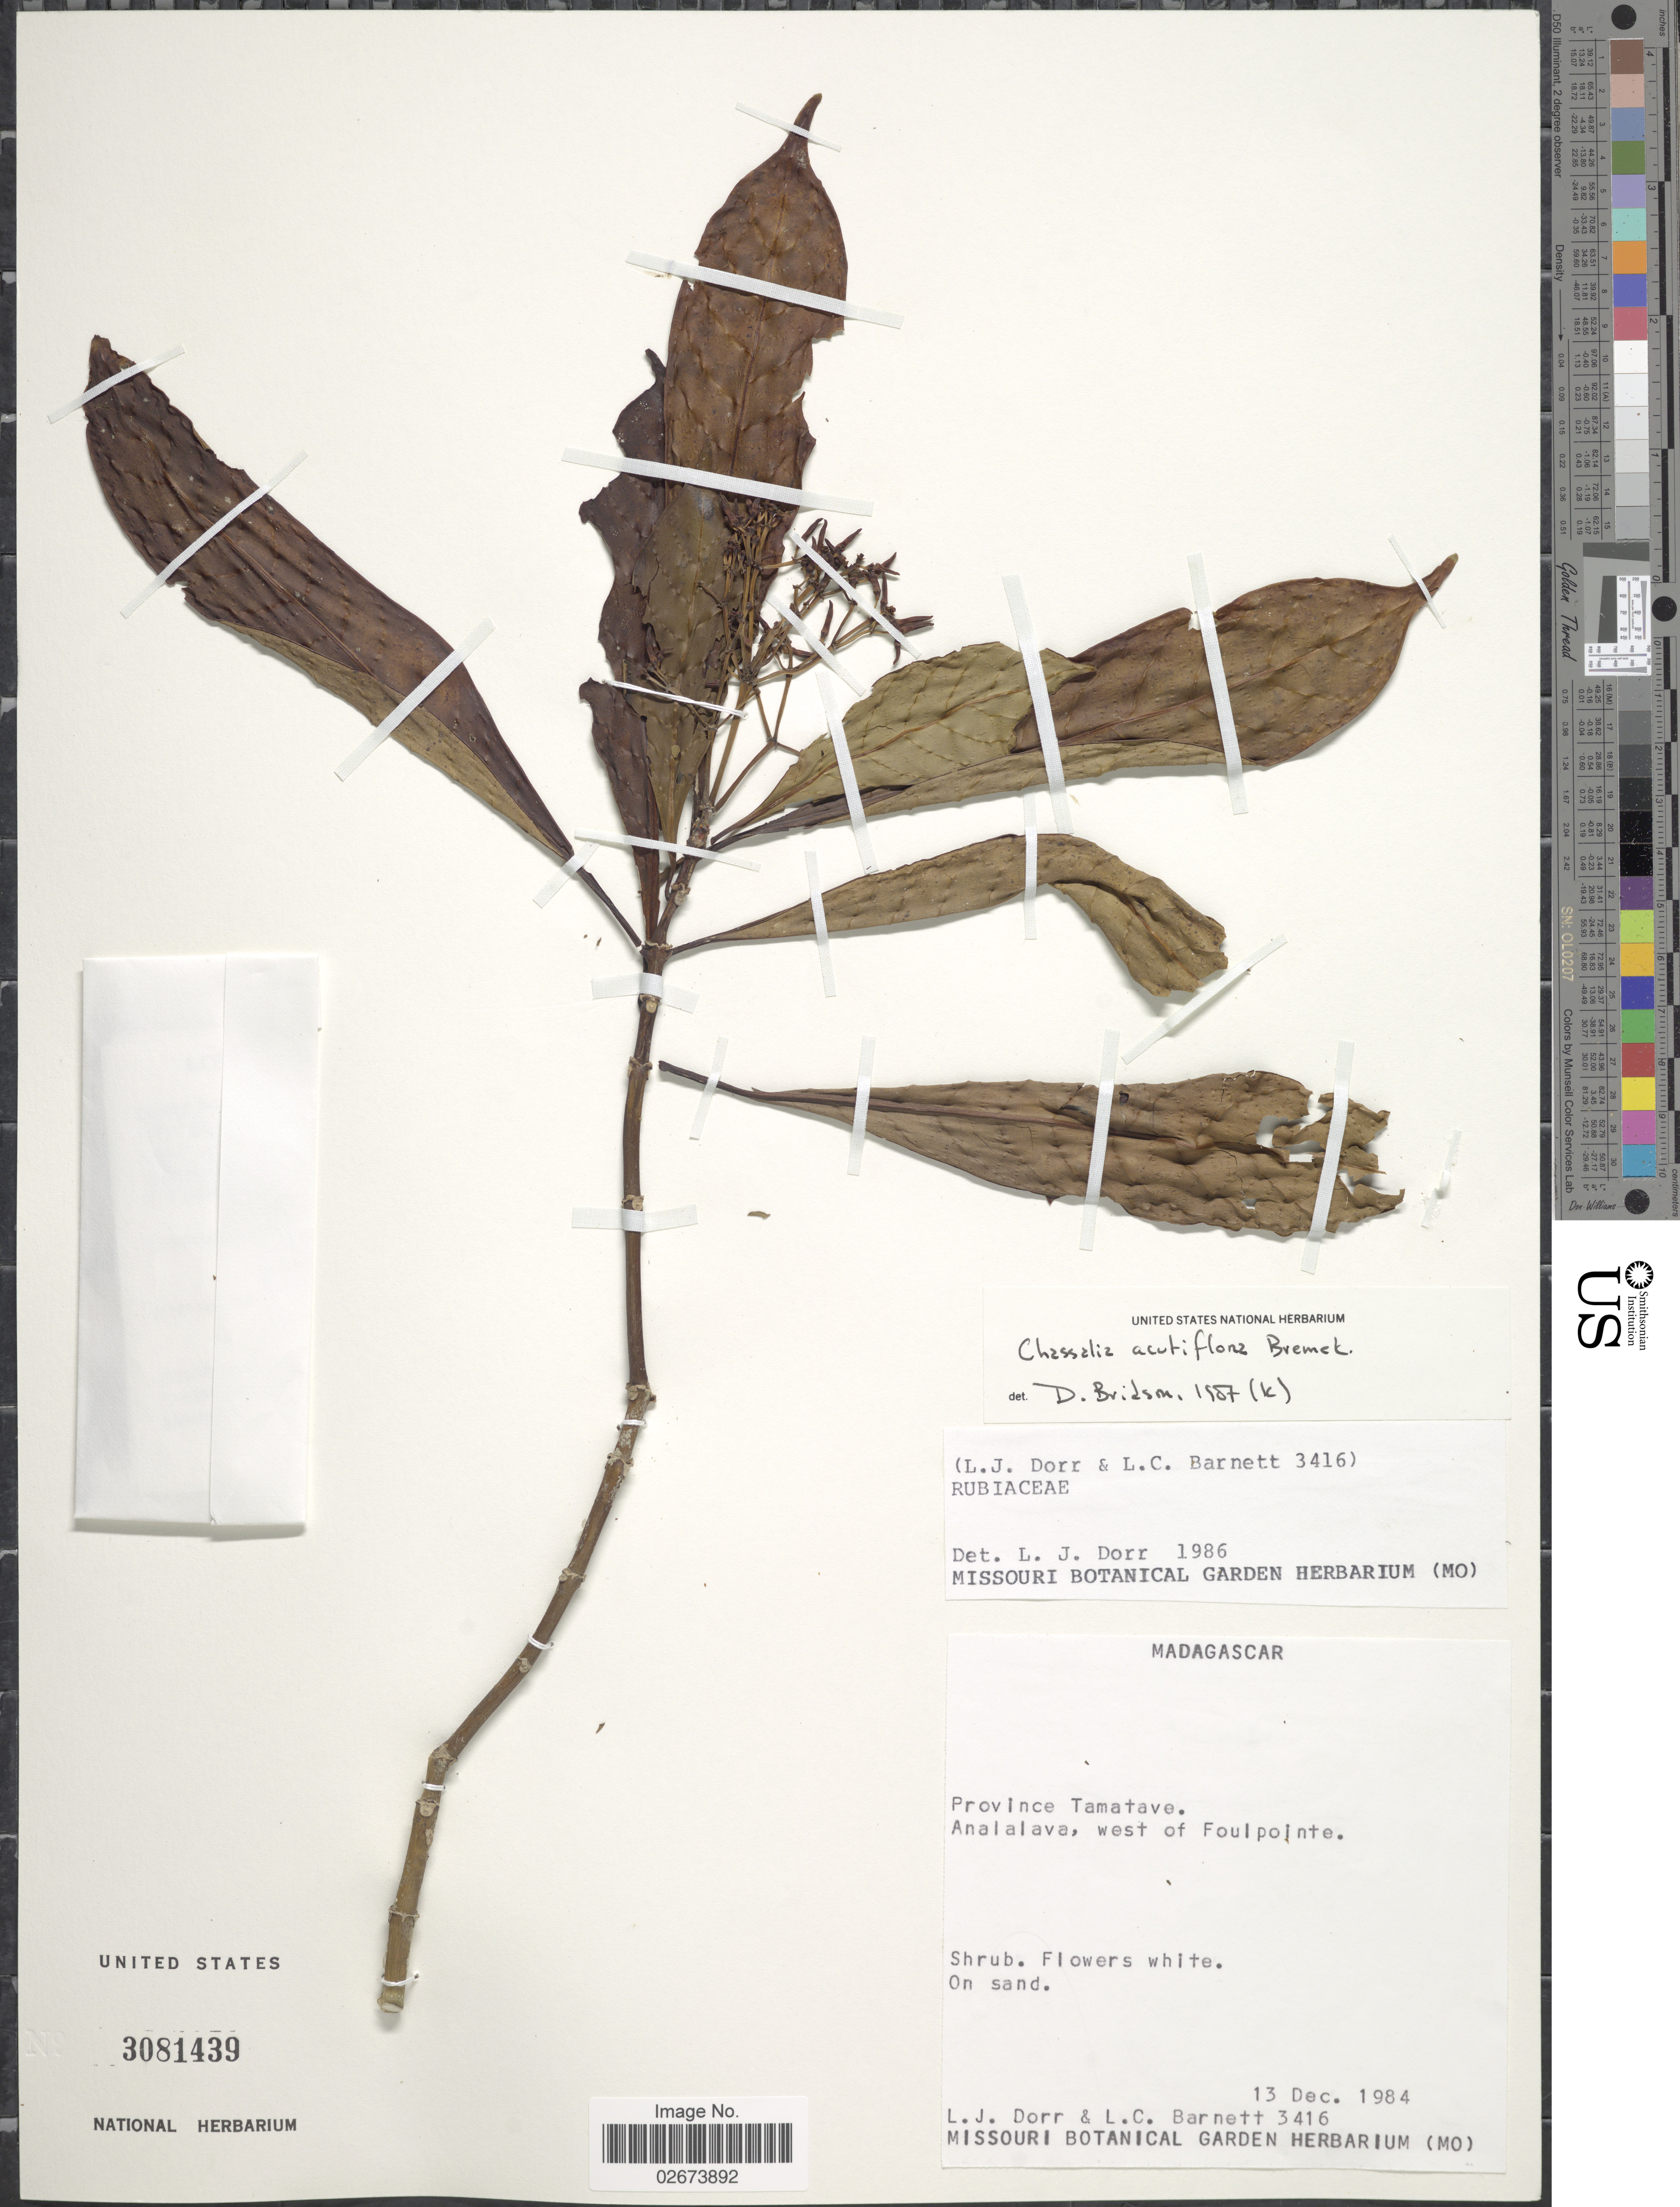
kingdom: Plantae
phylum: Tracheophyta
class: Magnoliopsida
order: Gentianales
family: Rubiaceae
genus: Chassalia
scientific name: Chassalia acutiflora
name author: Bremek.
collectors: L. J. Dorr & L. C. Barnett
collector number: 3416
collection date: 1984-12-13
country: Madagascar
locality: Province Tamatave, Analalava, west of Foulpointe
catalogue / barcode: US 3081439